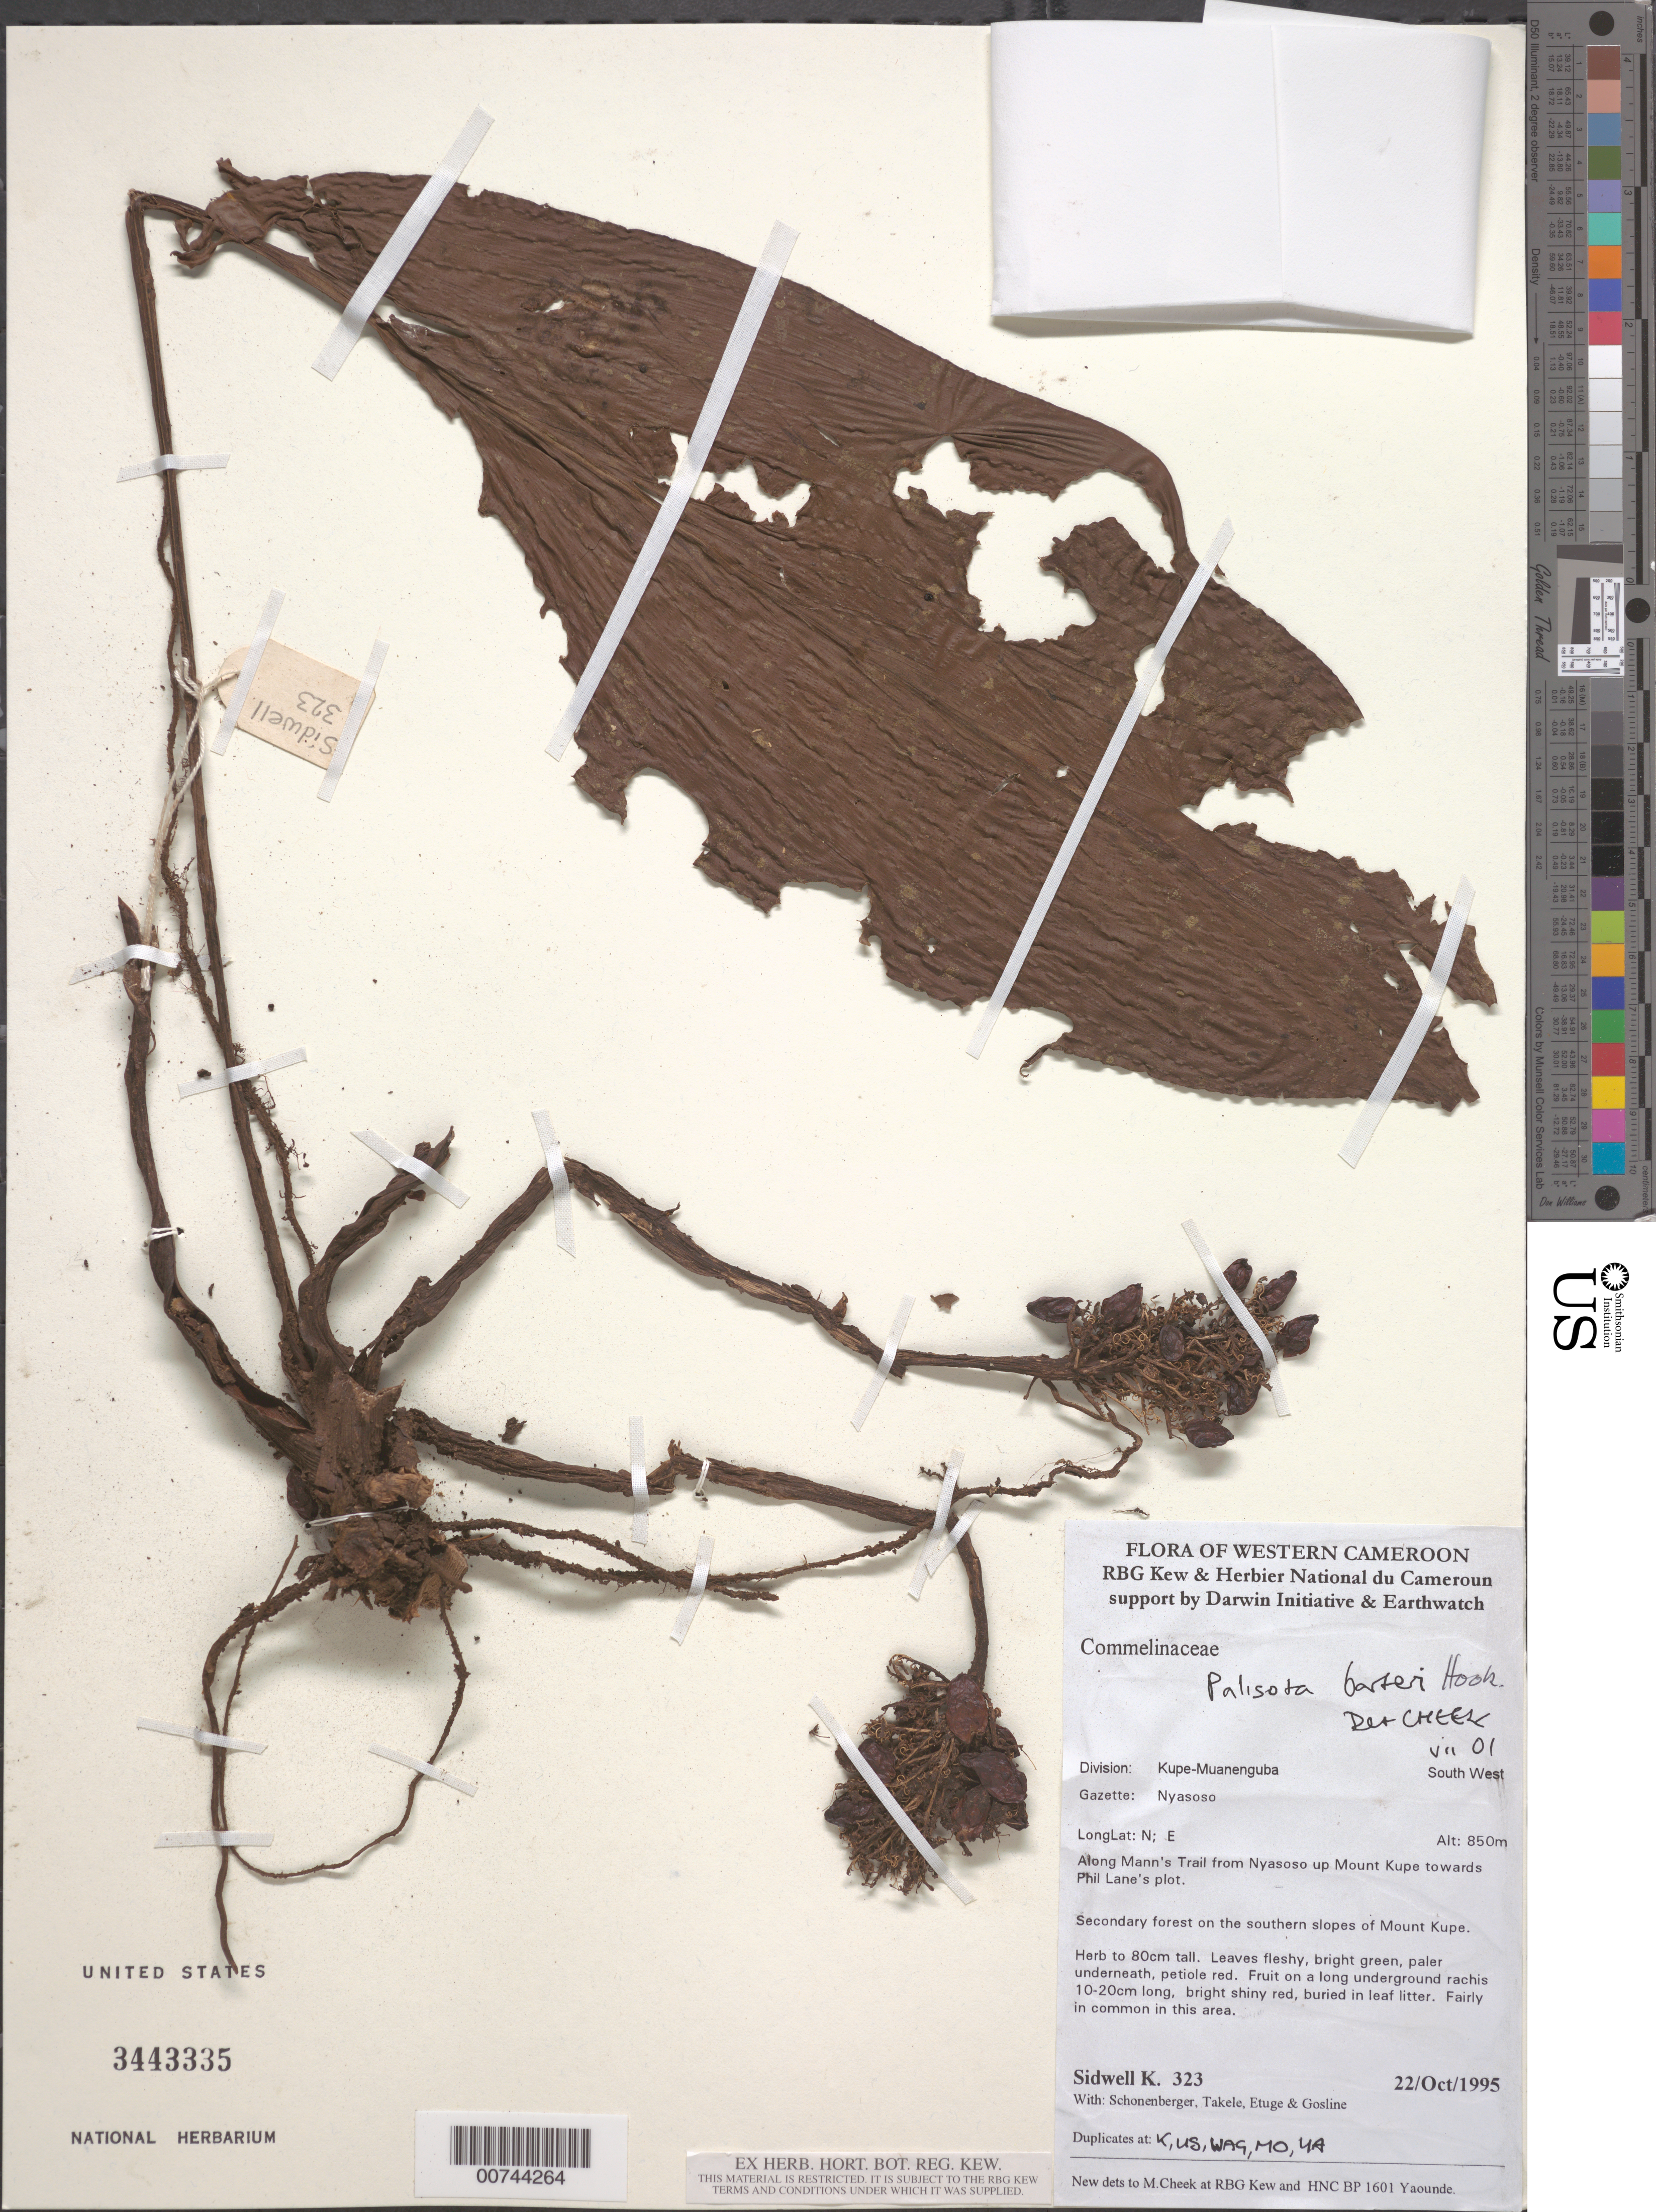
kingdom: Plantae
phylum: Tracheophyta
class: Liliopsida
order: Commelinales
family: Commelinaceae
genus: Palisota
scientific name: Palisota barteri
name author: Hook.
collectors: K. Sidwell, -. Takele, M. Etuge, -. Gosline & -. Schonenberger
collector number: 323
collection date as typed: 22 Oct 1995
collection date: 1995-10-22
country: Cameroon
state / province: Sud-Ouest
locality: Along Mann's Trail from Nyasoso up Mount Kupe towards Phil Lane's plot.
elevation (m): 850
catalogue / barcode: US 3443335